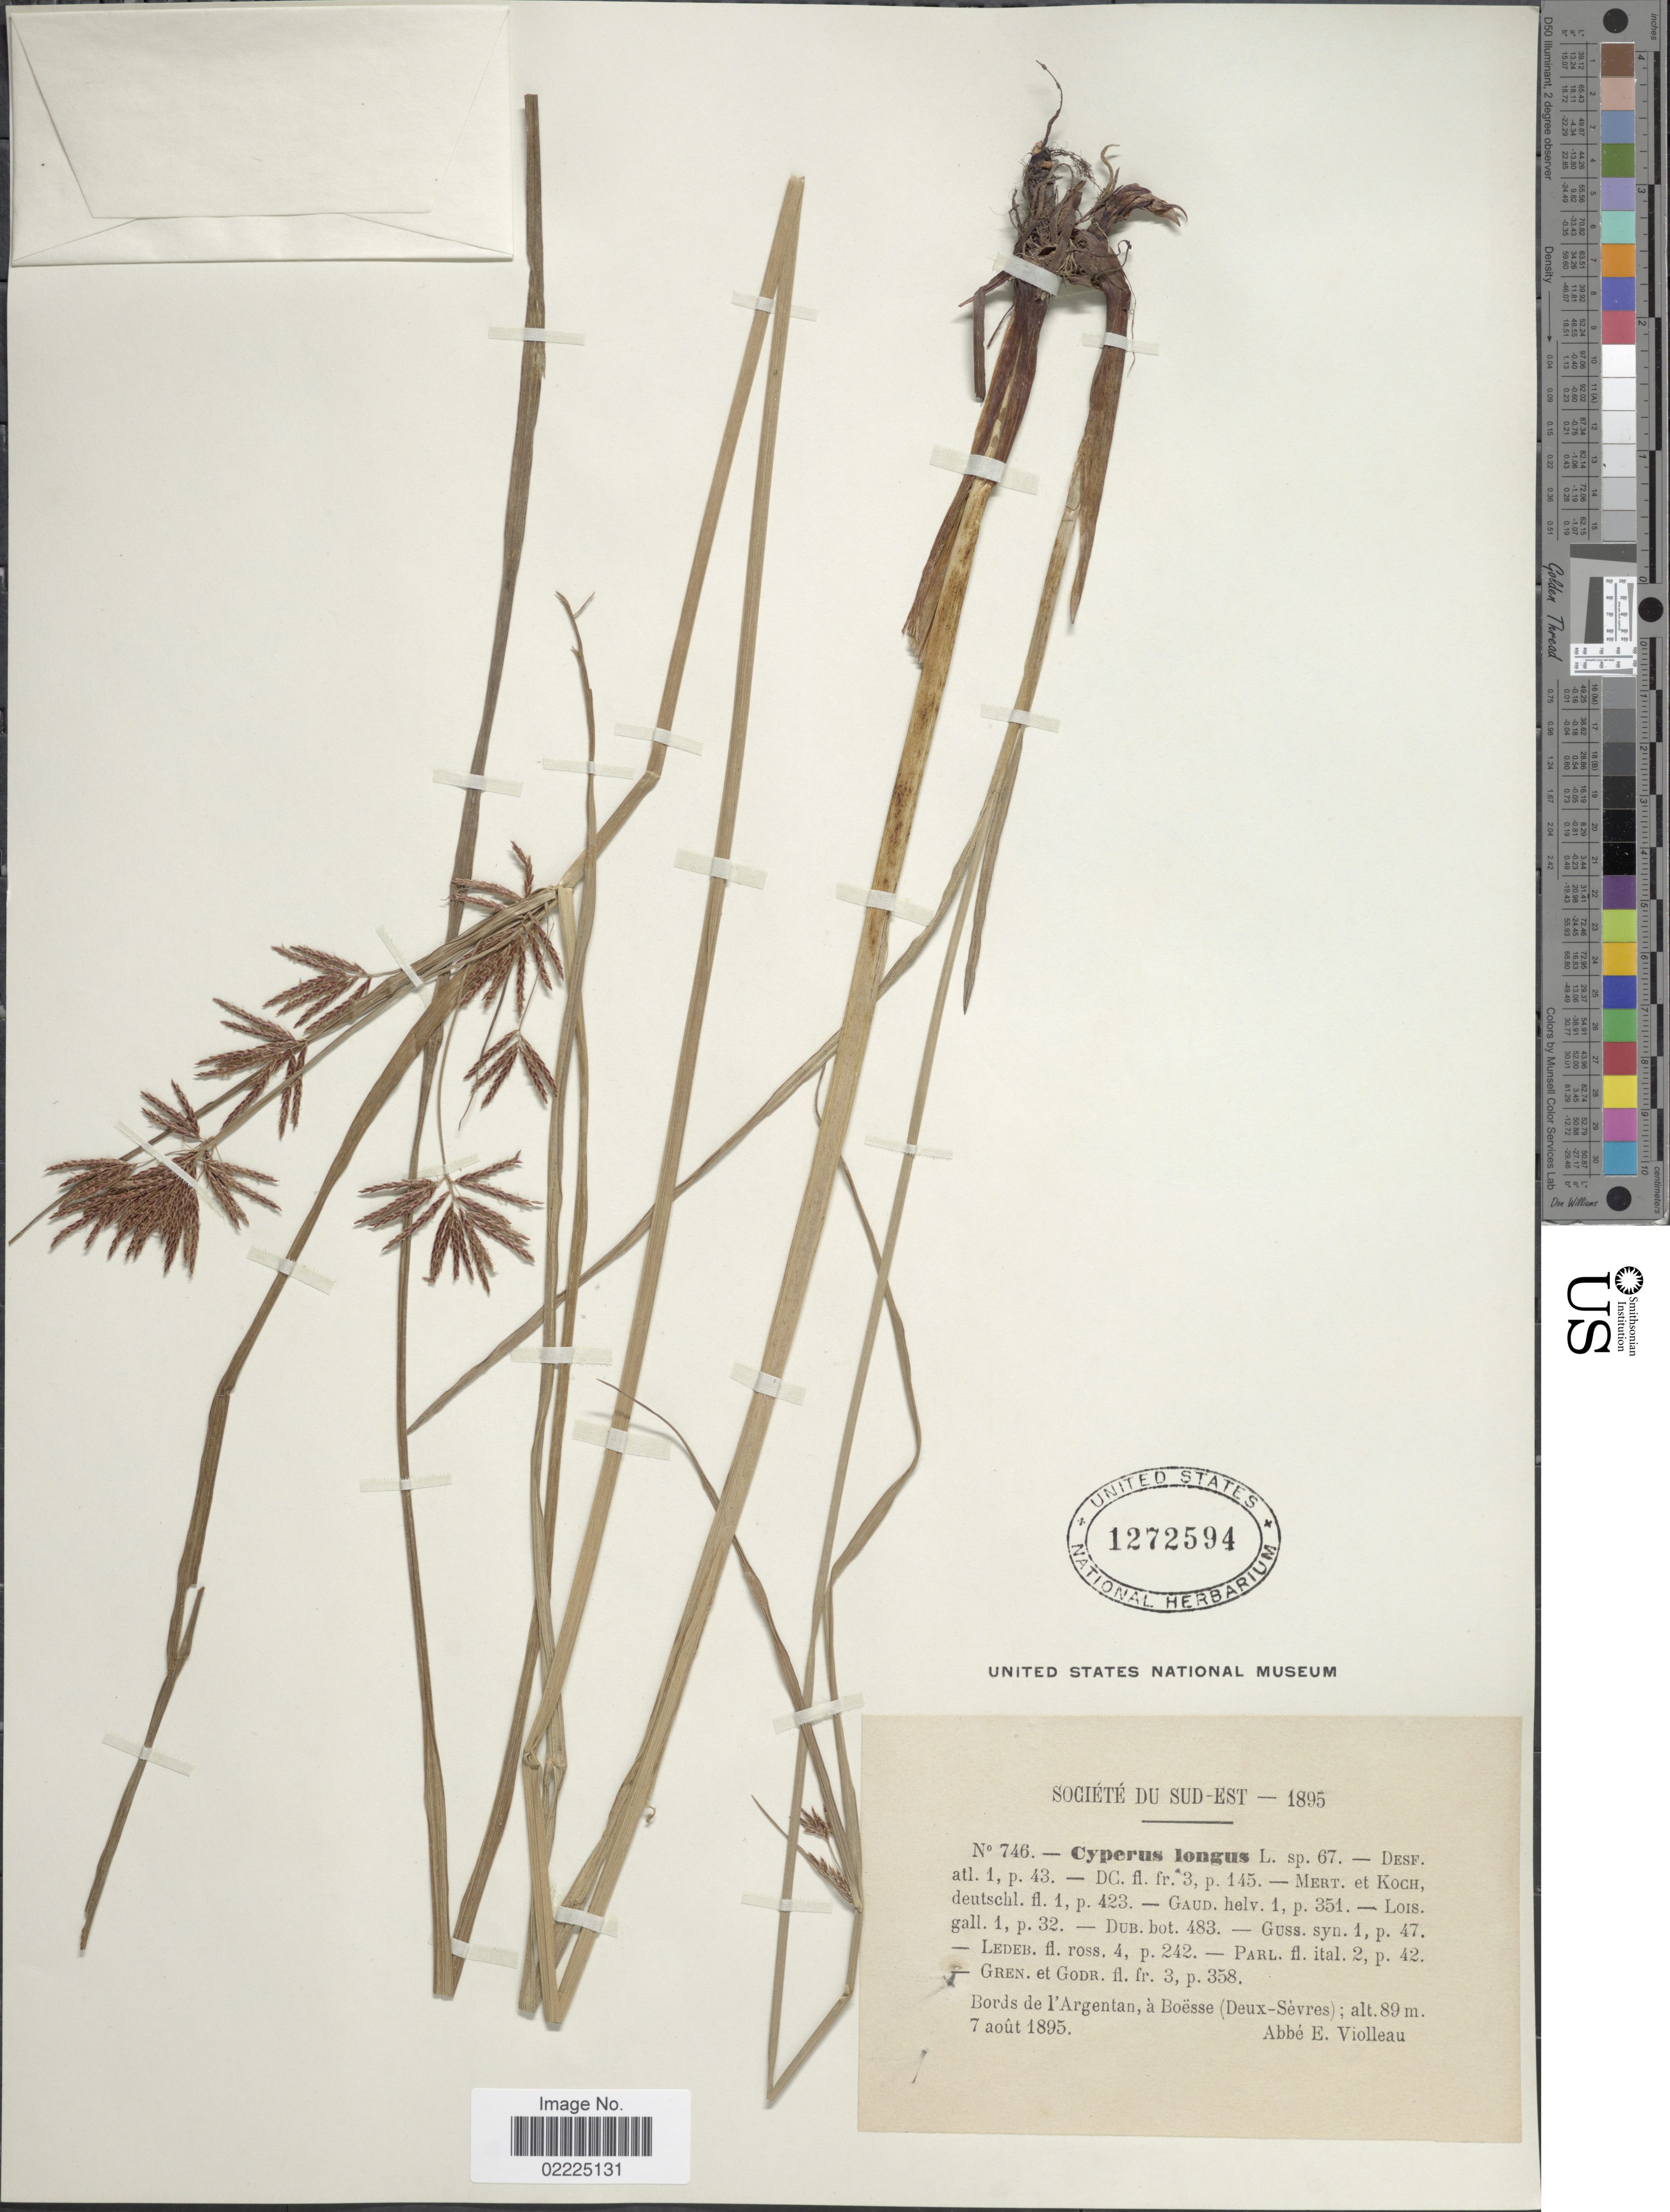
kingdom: Plantae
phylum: Tracheophyta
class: Liliopsida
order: Poales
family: Cyperaceae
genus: Cyperus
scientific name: Cyperus longus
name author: L.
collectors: A. Violleau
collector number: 746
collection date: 1895-08-07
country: France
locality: Societe Du Sud-Est, Bords de l'Argentan, a Boesse (Deux-Sèvres)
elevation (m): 89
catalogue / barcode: US 1272594